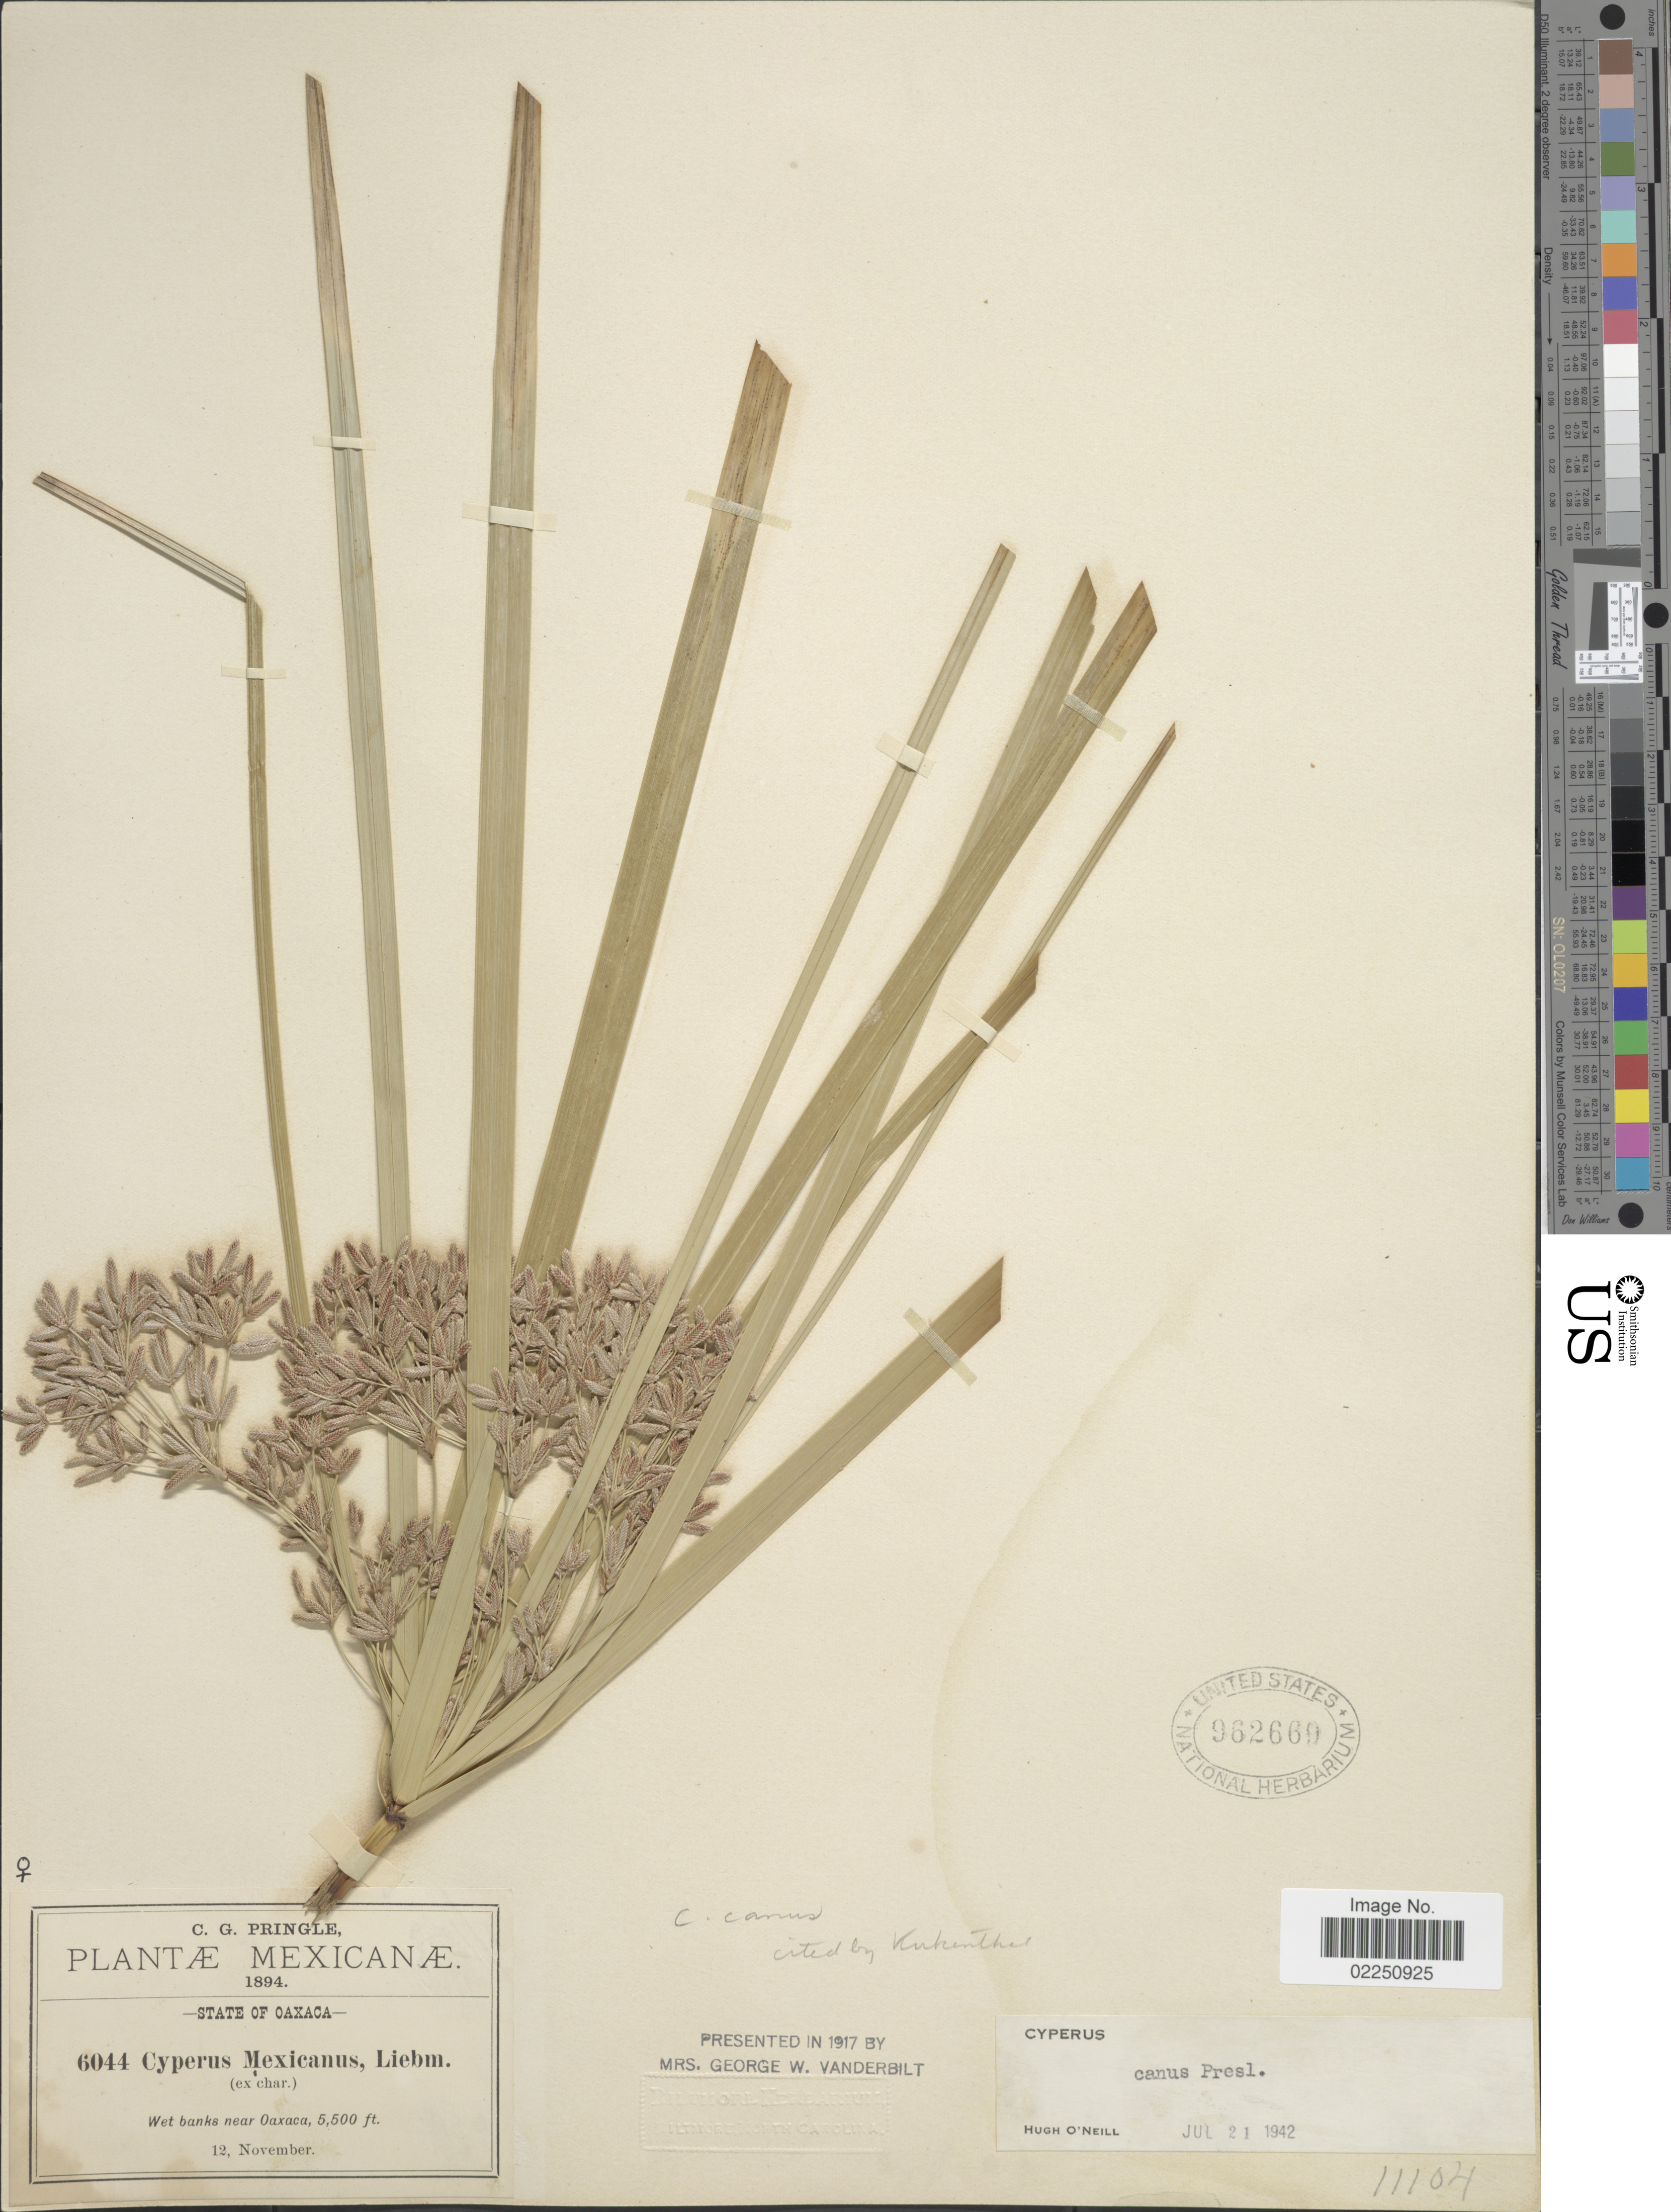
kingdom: Plantae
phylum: Tracheophyta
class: Liliopsida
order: Poales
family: Cyperaceae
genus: Cyperus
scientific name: Cyperus canus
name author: J. Presl & C. Presl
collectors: C. G. Pringle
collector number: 6044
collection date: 1894-11-12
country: Mexico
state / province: Oaxaca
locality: Wet banks near Oaxaca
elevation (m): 1676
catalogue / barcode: US 962669